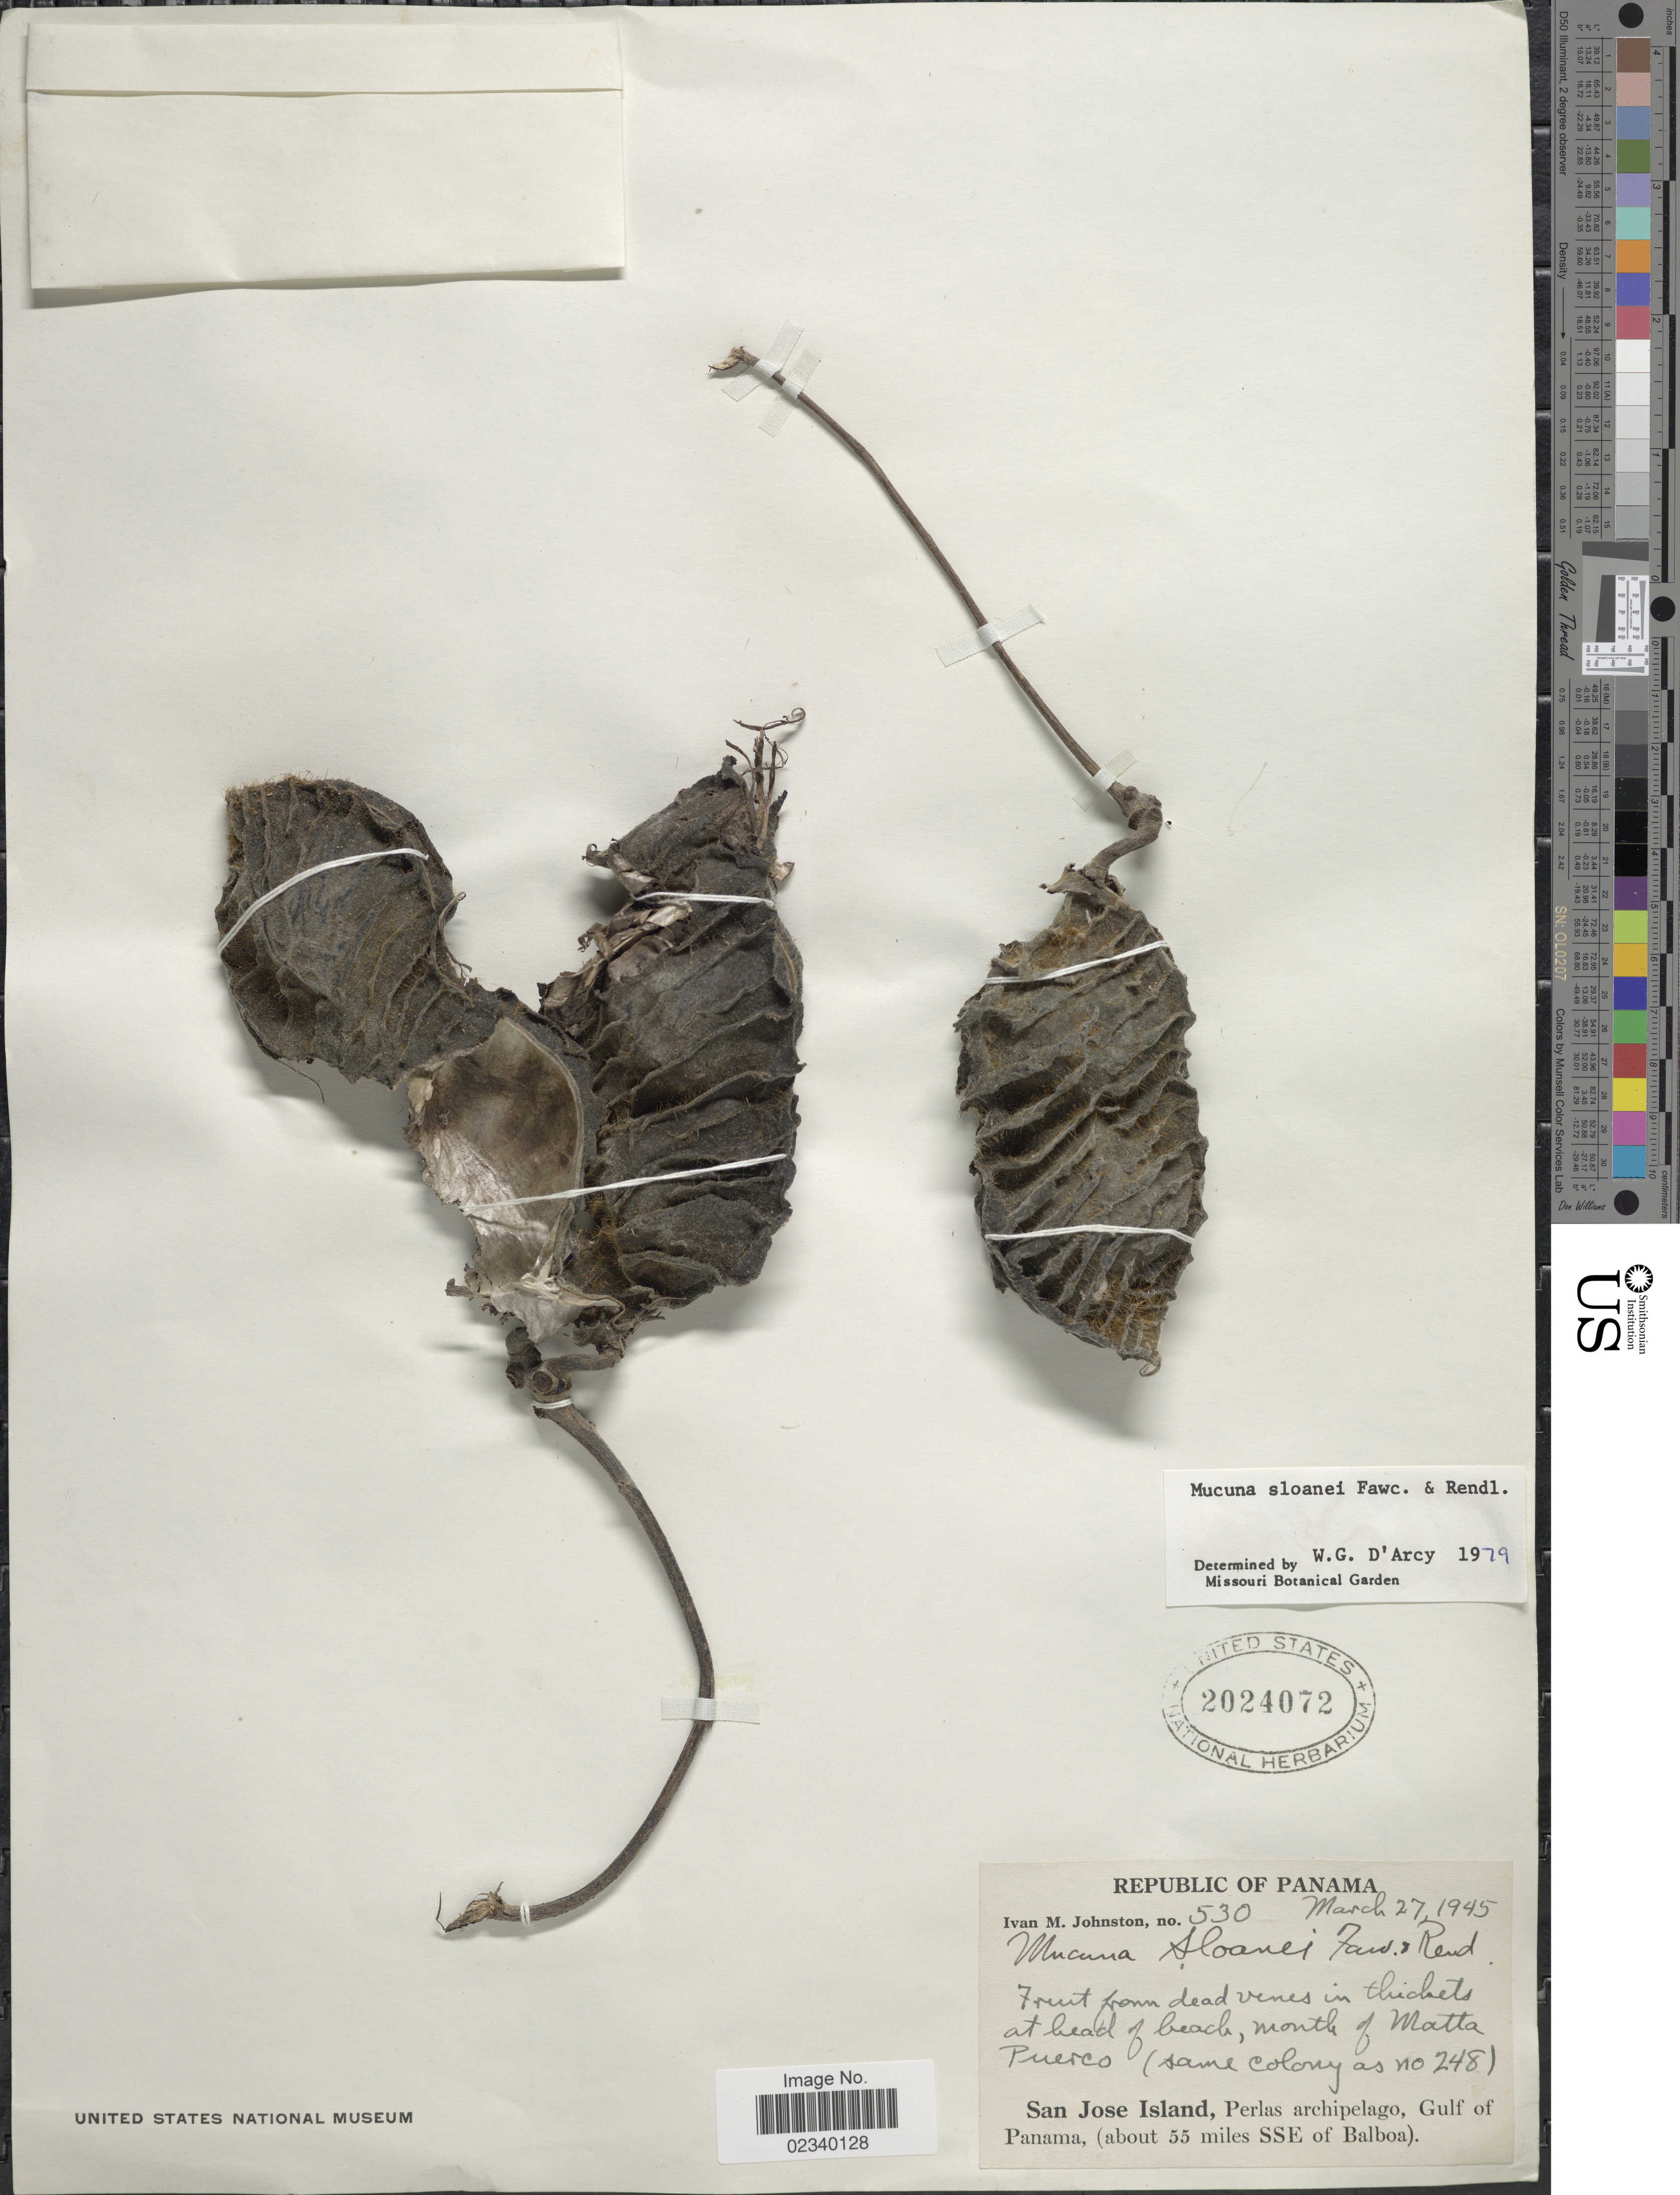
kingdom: Plantae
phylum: Tracheophyta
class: Magnoliopsida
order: Fabales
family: Fabaceae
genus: Mucuna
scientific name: Mucuna sloanei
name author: Fawc. & Rendle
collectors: I.M. Johnston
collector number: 530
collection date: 1945-03-27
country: Panama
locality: Republic of Panama. Mouth of Malta Puerco. San Jose Island, Perlas archipelago, Gulf of Panama, (about 55 miles SSE of Balboa)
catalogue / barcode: US 2024072